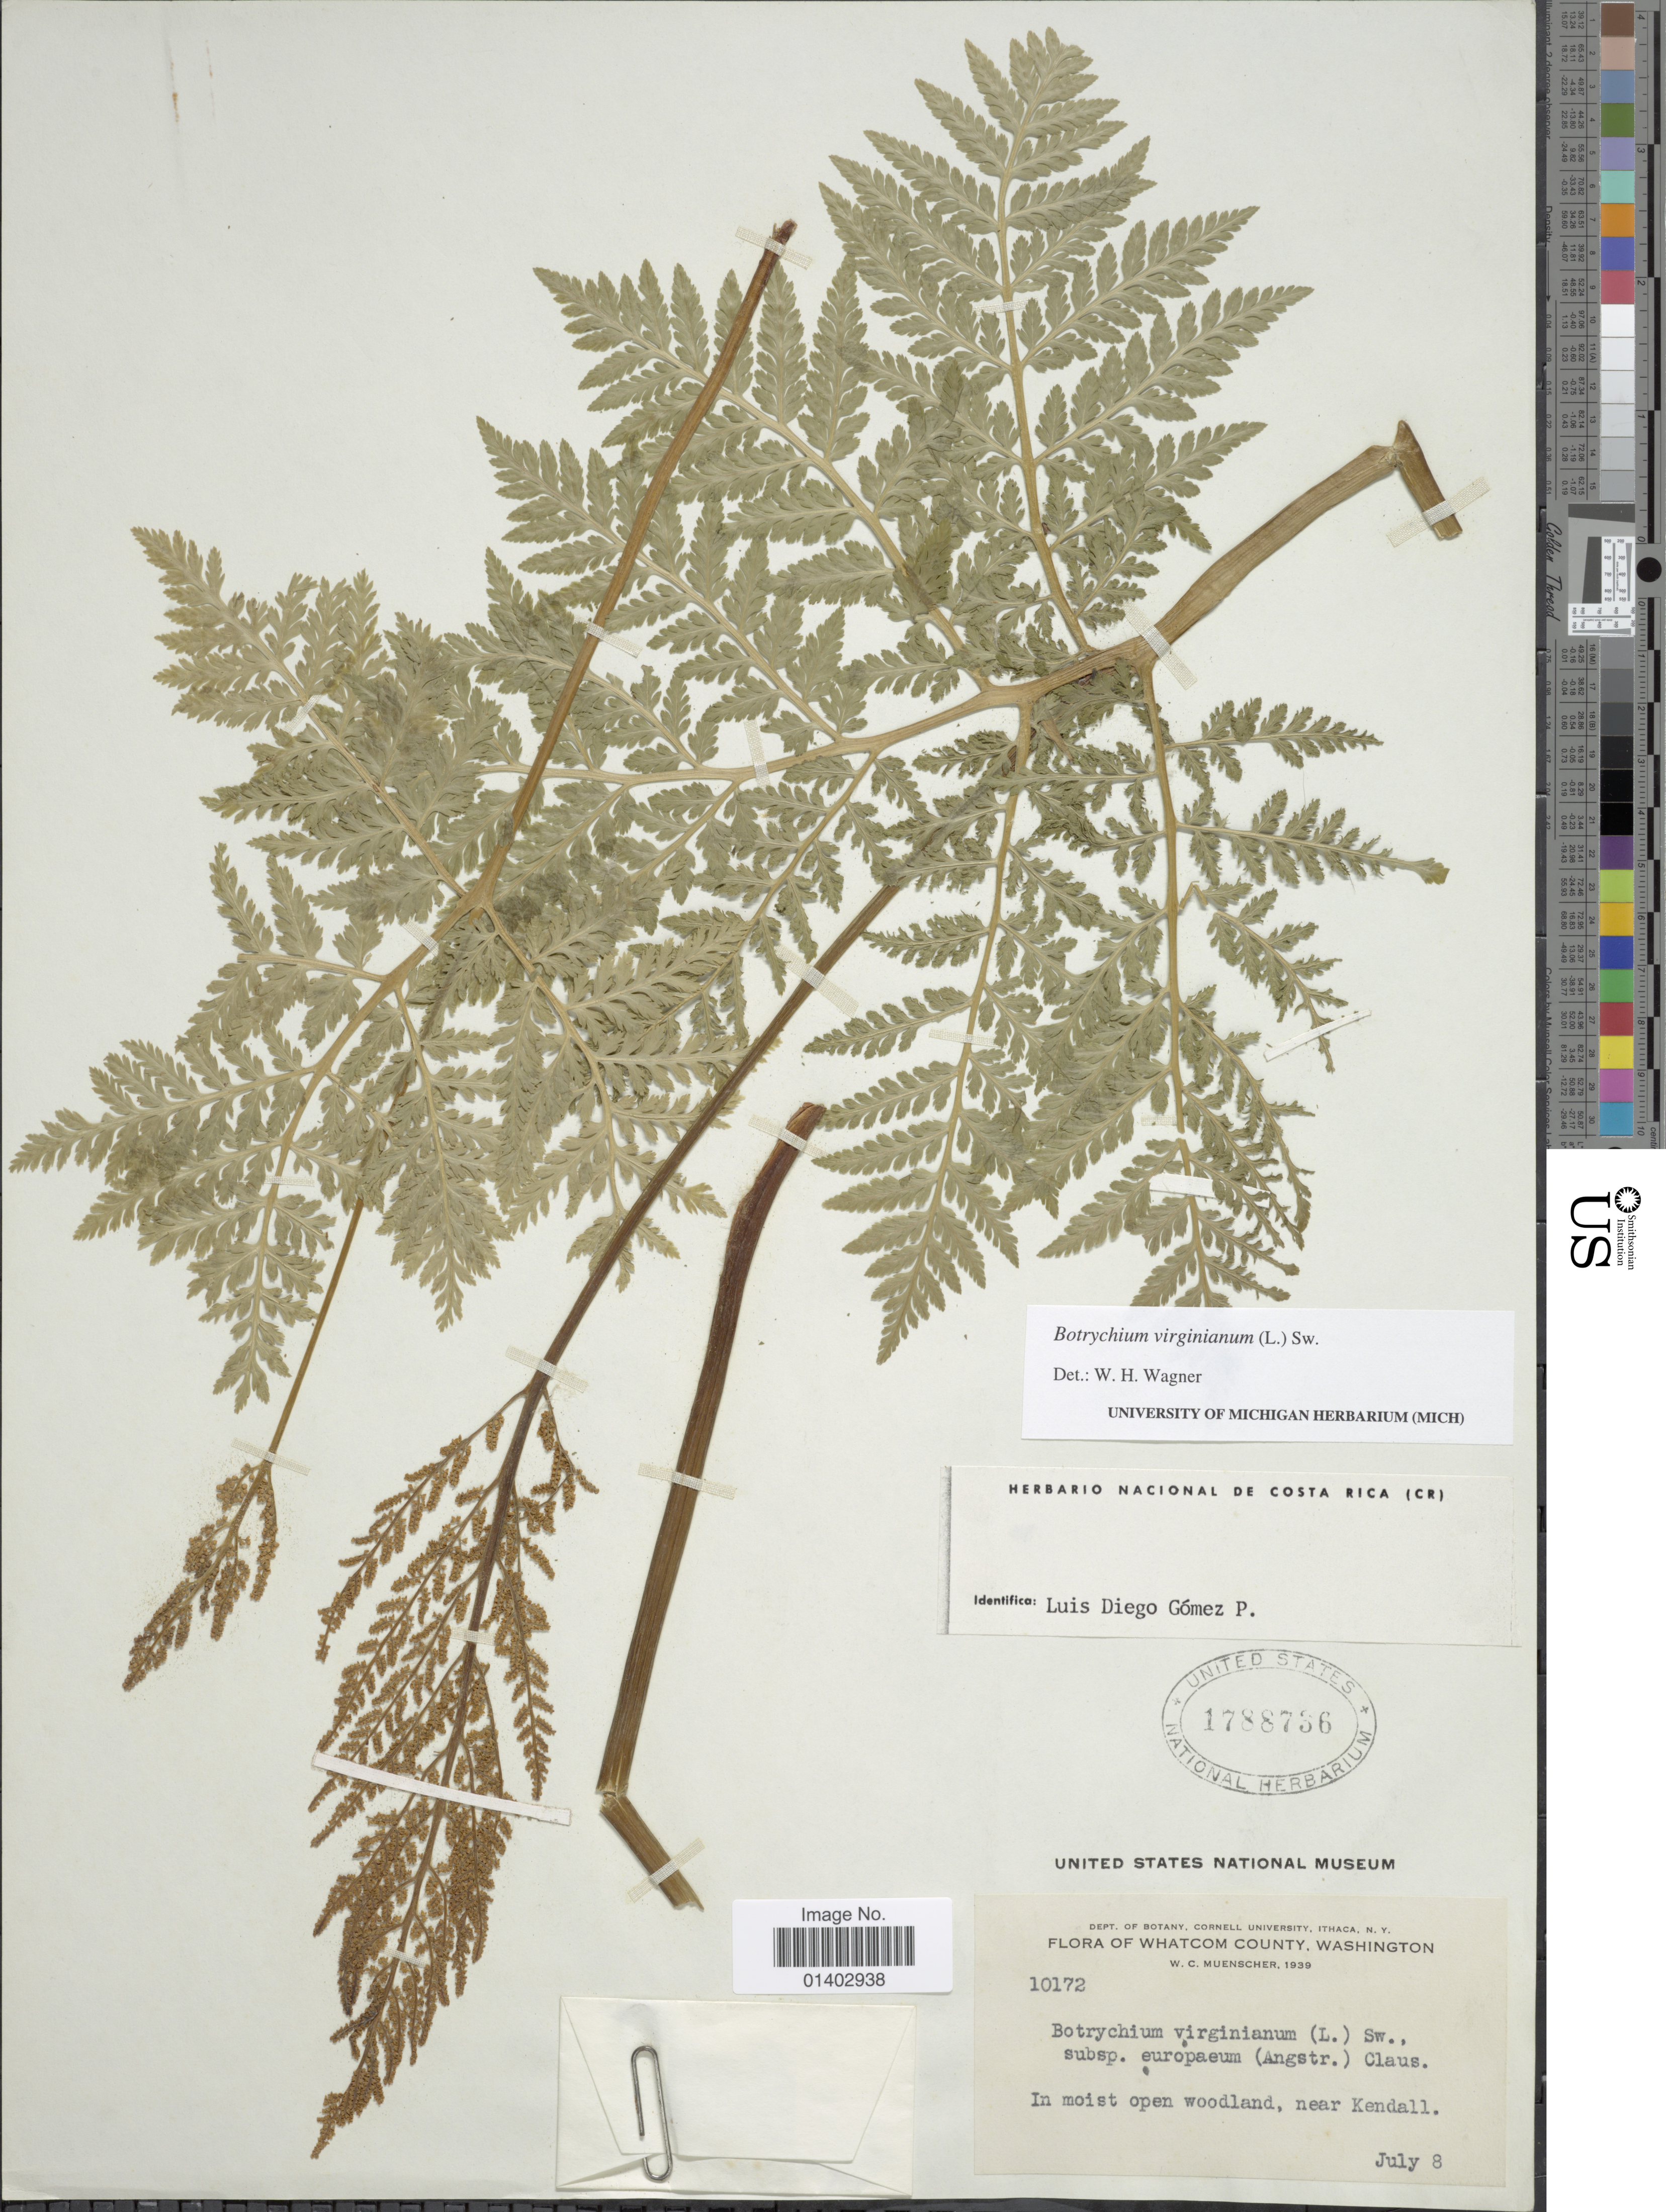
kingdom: Plantae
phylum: Tracheophyta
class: Polypodiopsida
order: Ophioglossales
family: Ophioglossaceae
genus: Botrychium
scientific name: Botrychium virginianum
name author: (L.) Sw.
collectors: W. Muenscher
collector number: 10172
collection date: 1939-07-08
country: United States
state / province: Washington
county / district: Whatcom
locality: Whatcom County, In moist open woodland, near Kendall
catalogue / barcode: US 1788736